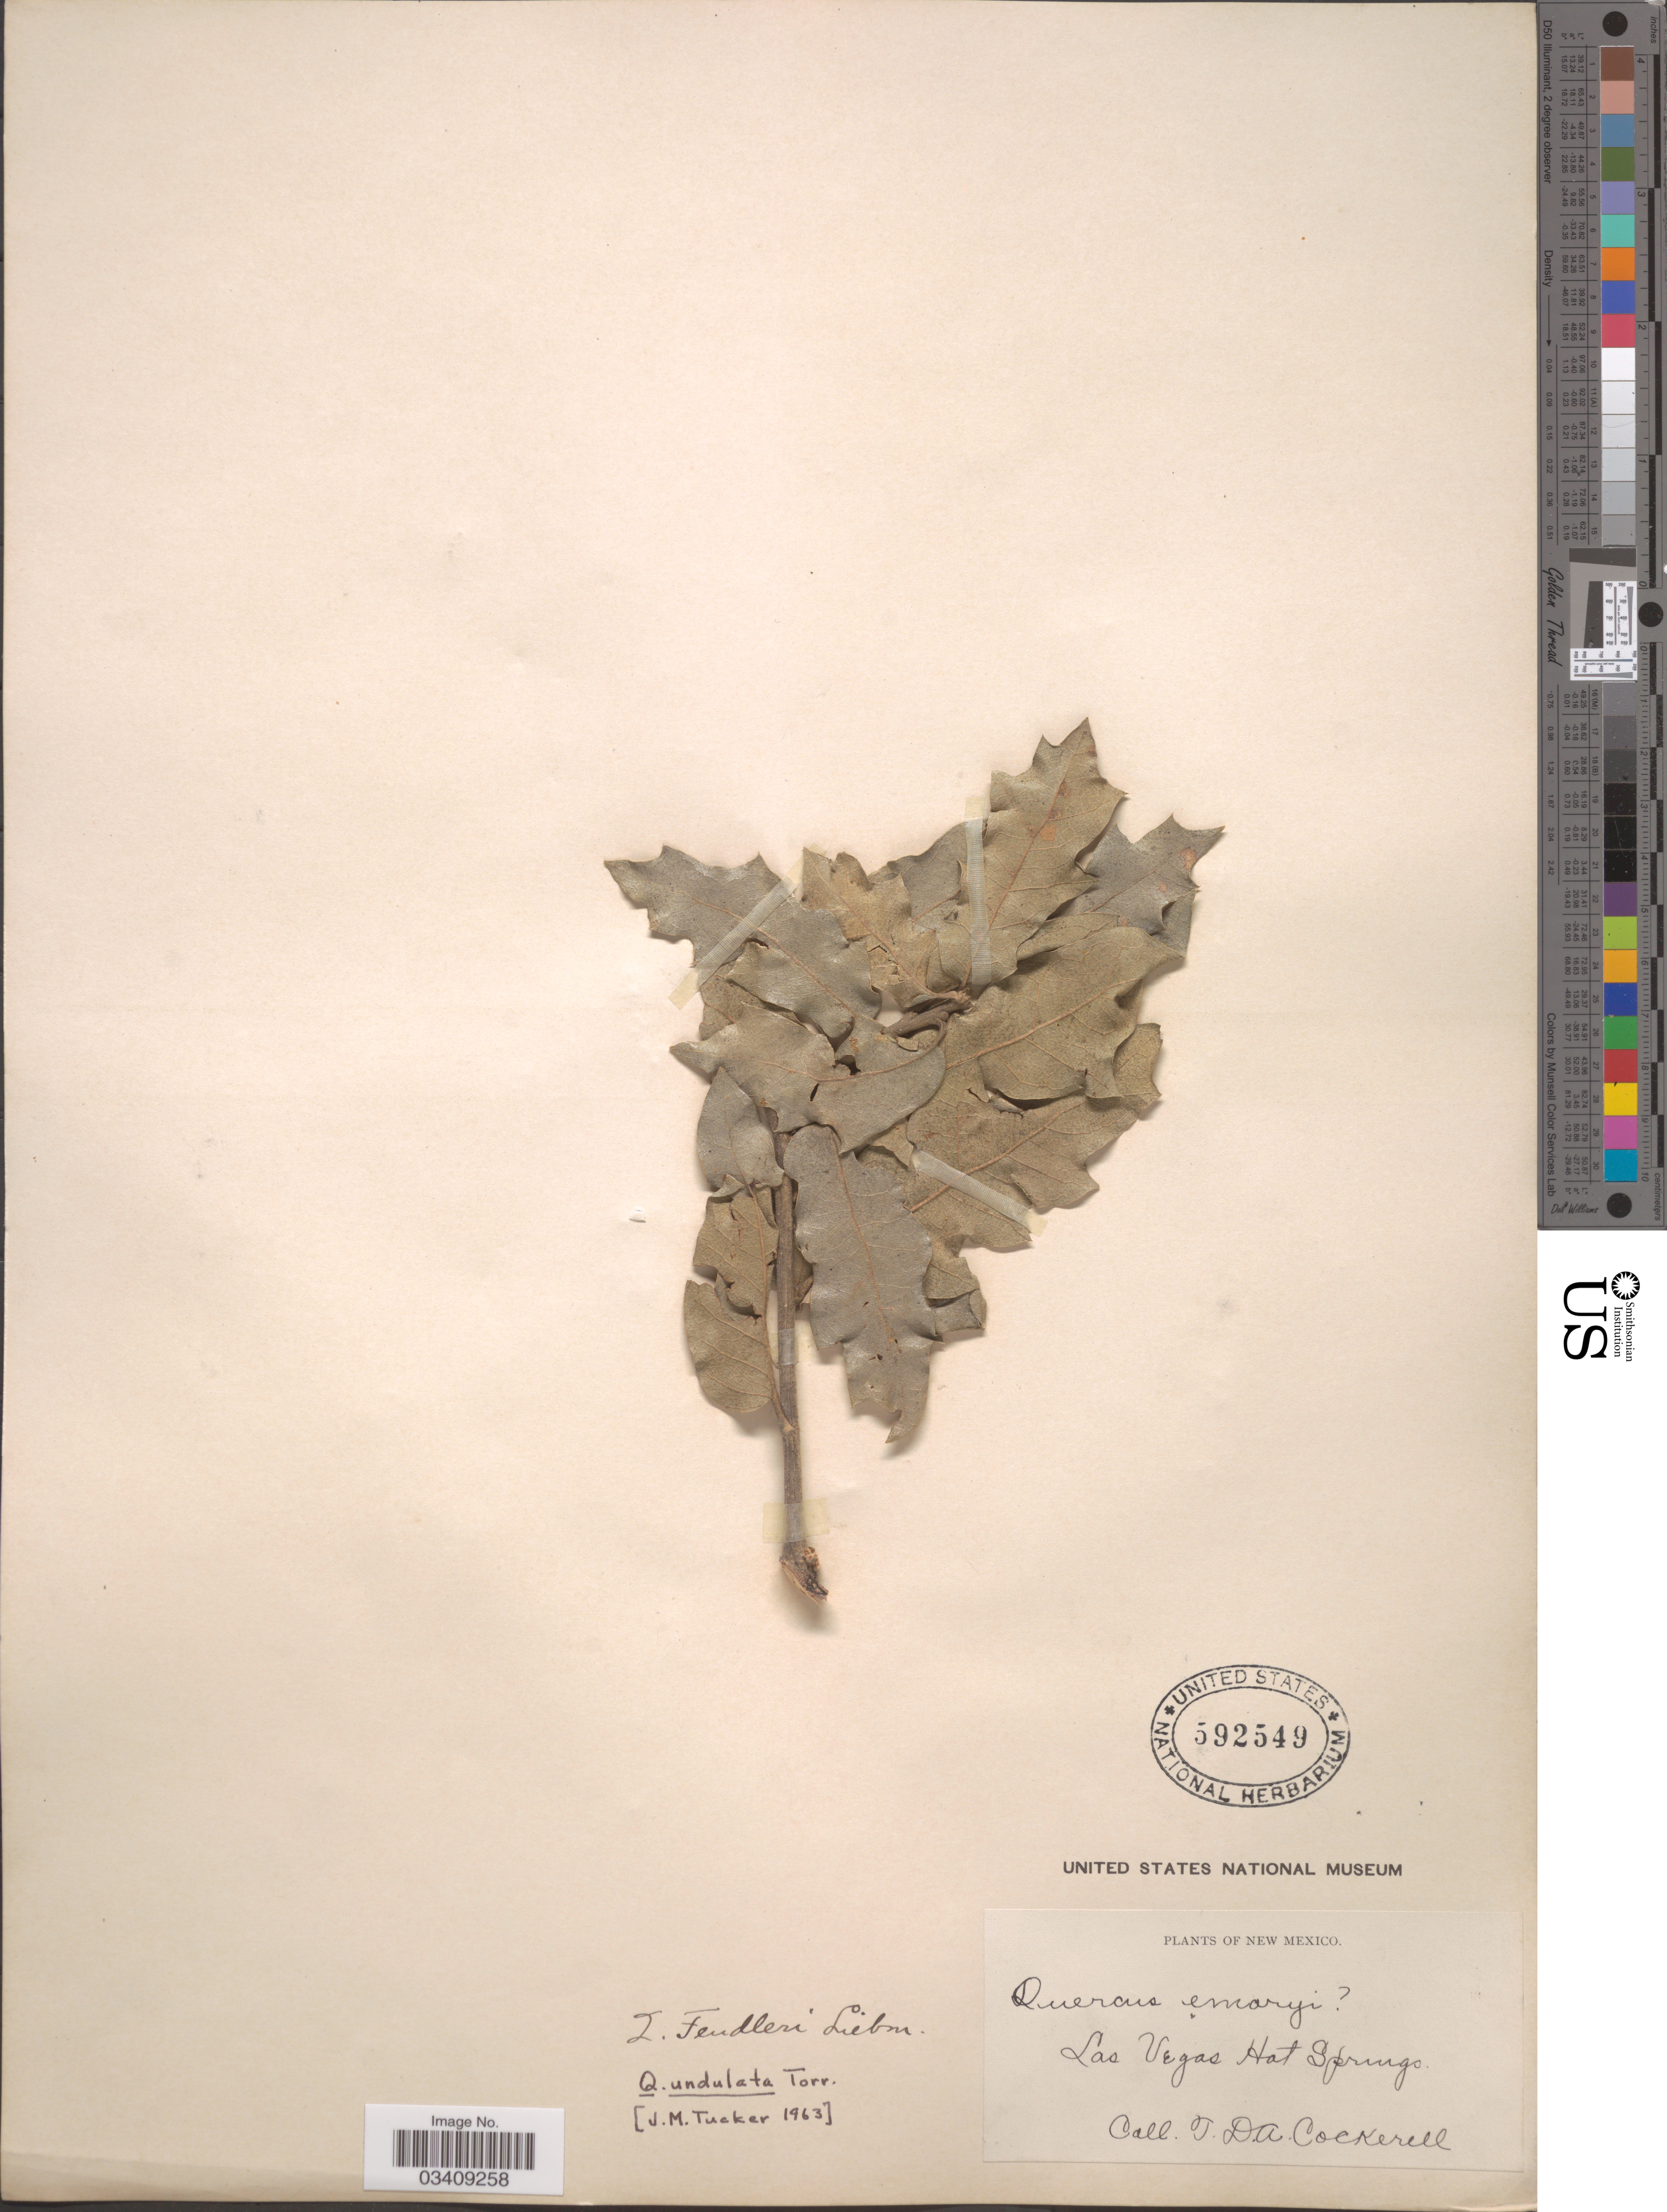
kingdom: Plantae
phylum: Tracheophyta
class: Magnoliopsida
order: Fagales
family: Fagaceae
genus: Quercus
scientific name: Quercus undulata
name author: Torr.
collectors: T. Cockerell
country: United States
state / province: New Mexico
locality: Las Vegas Hot Springs.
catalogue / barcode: US 592549